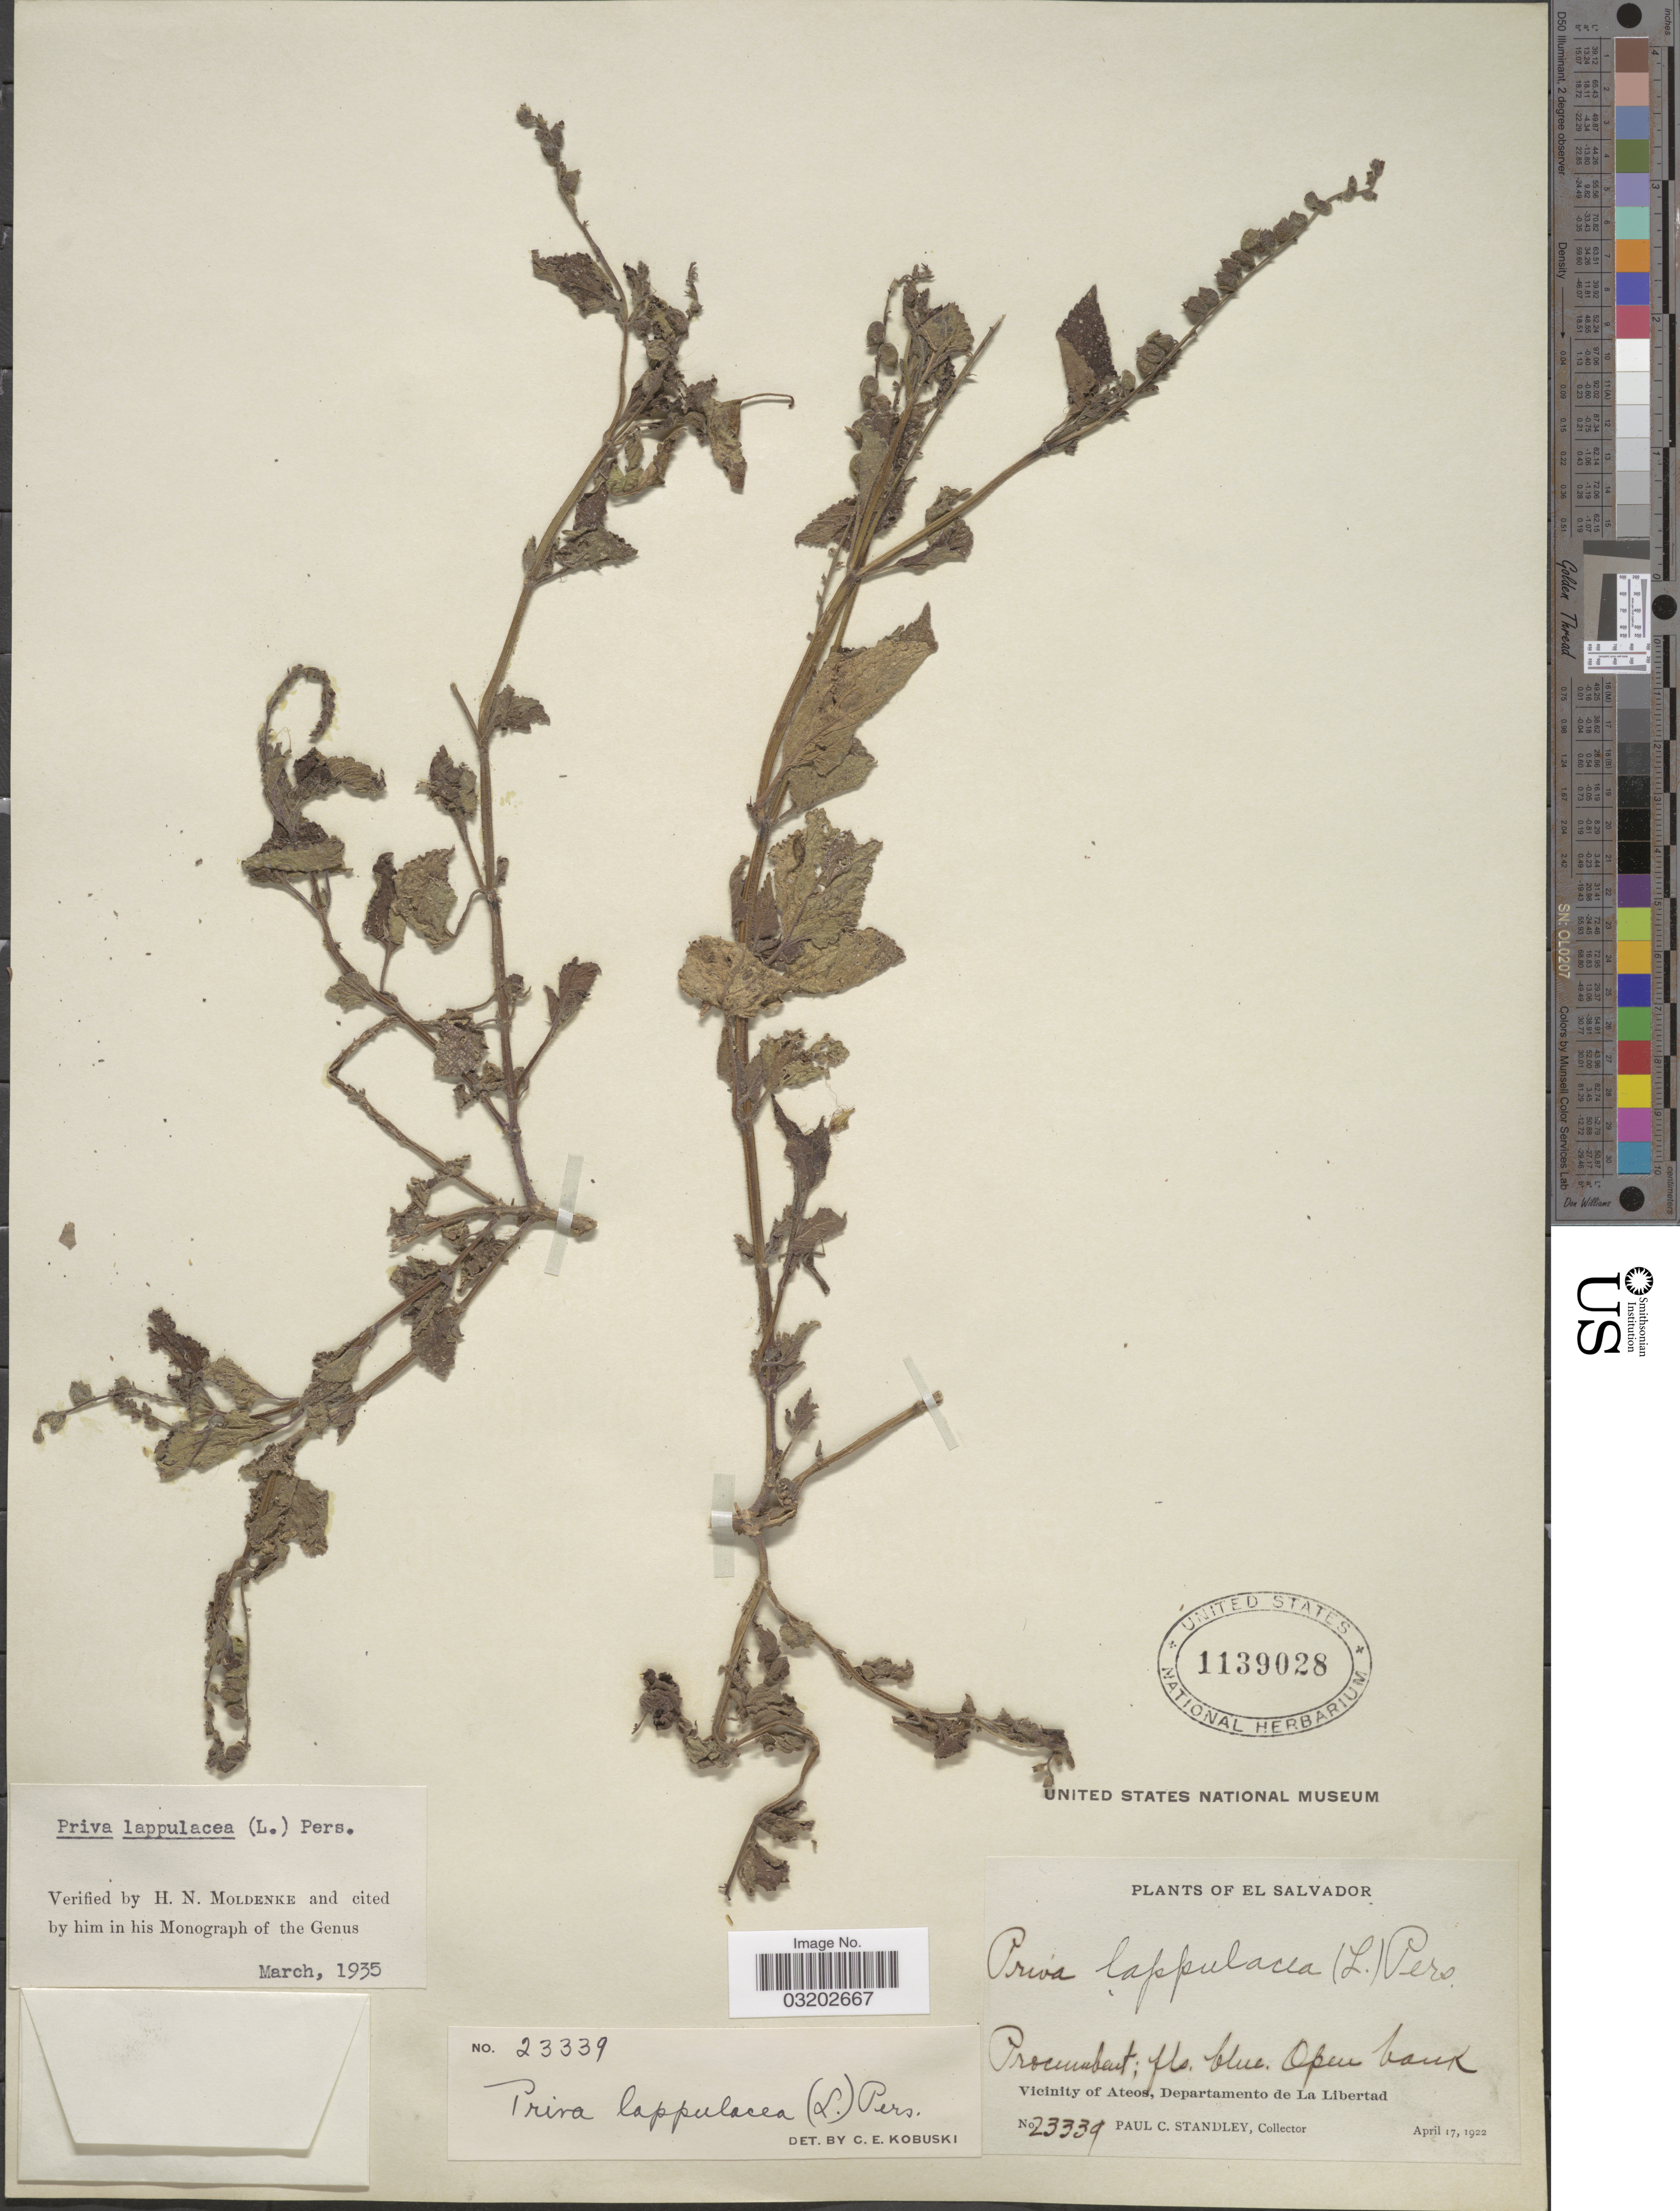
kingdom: Plantae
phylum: Tracheophyta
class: Magnoliopsida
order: Lamiales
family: Verbenaceae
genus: Priva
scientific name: Priva lappulacea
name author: (L.) Pers.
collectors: P. C. Standley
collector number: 23339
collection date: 1922-04-17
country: El Salvador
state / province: La Libertad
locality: Vicinity of Ateos, Departamento de La Libertad.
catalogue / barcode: US 1139028